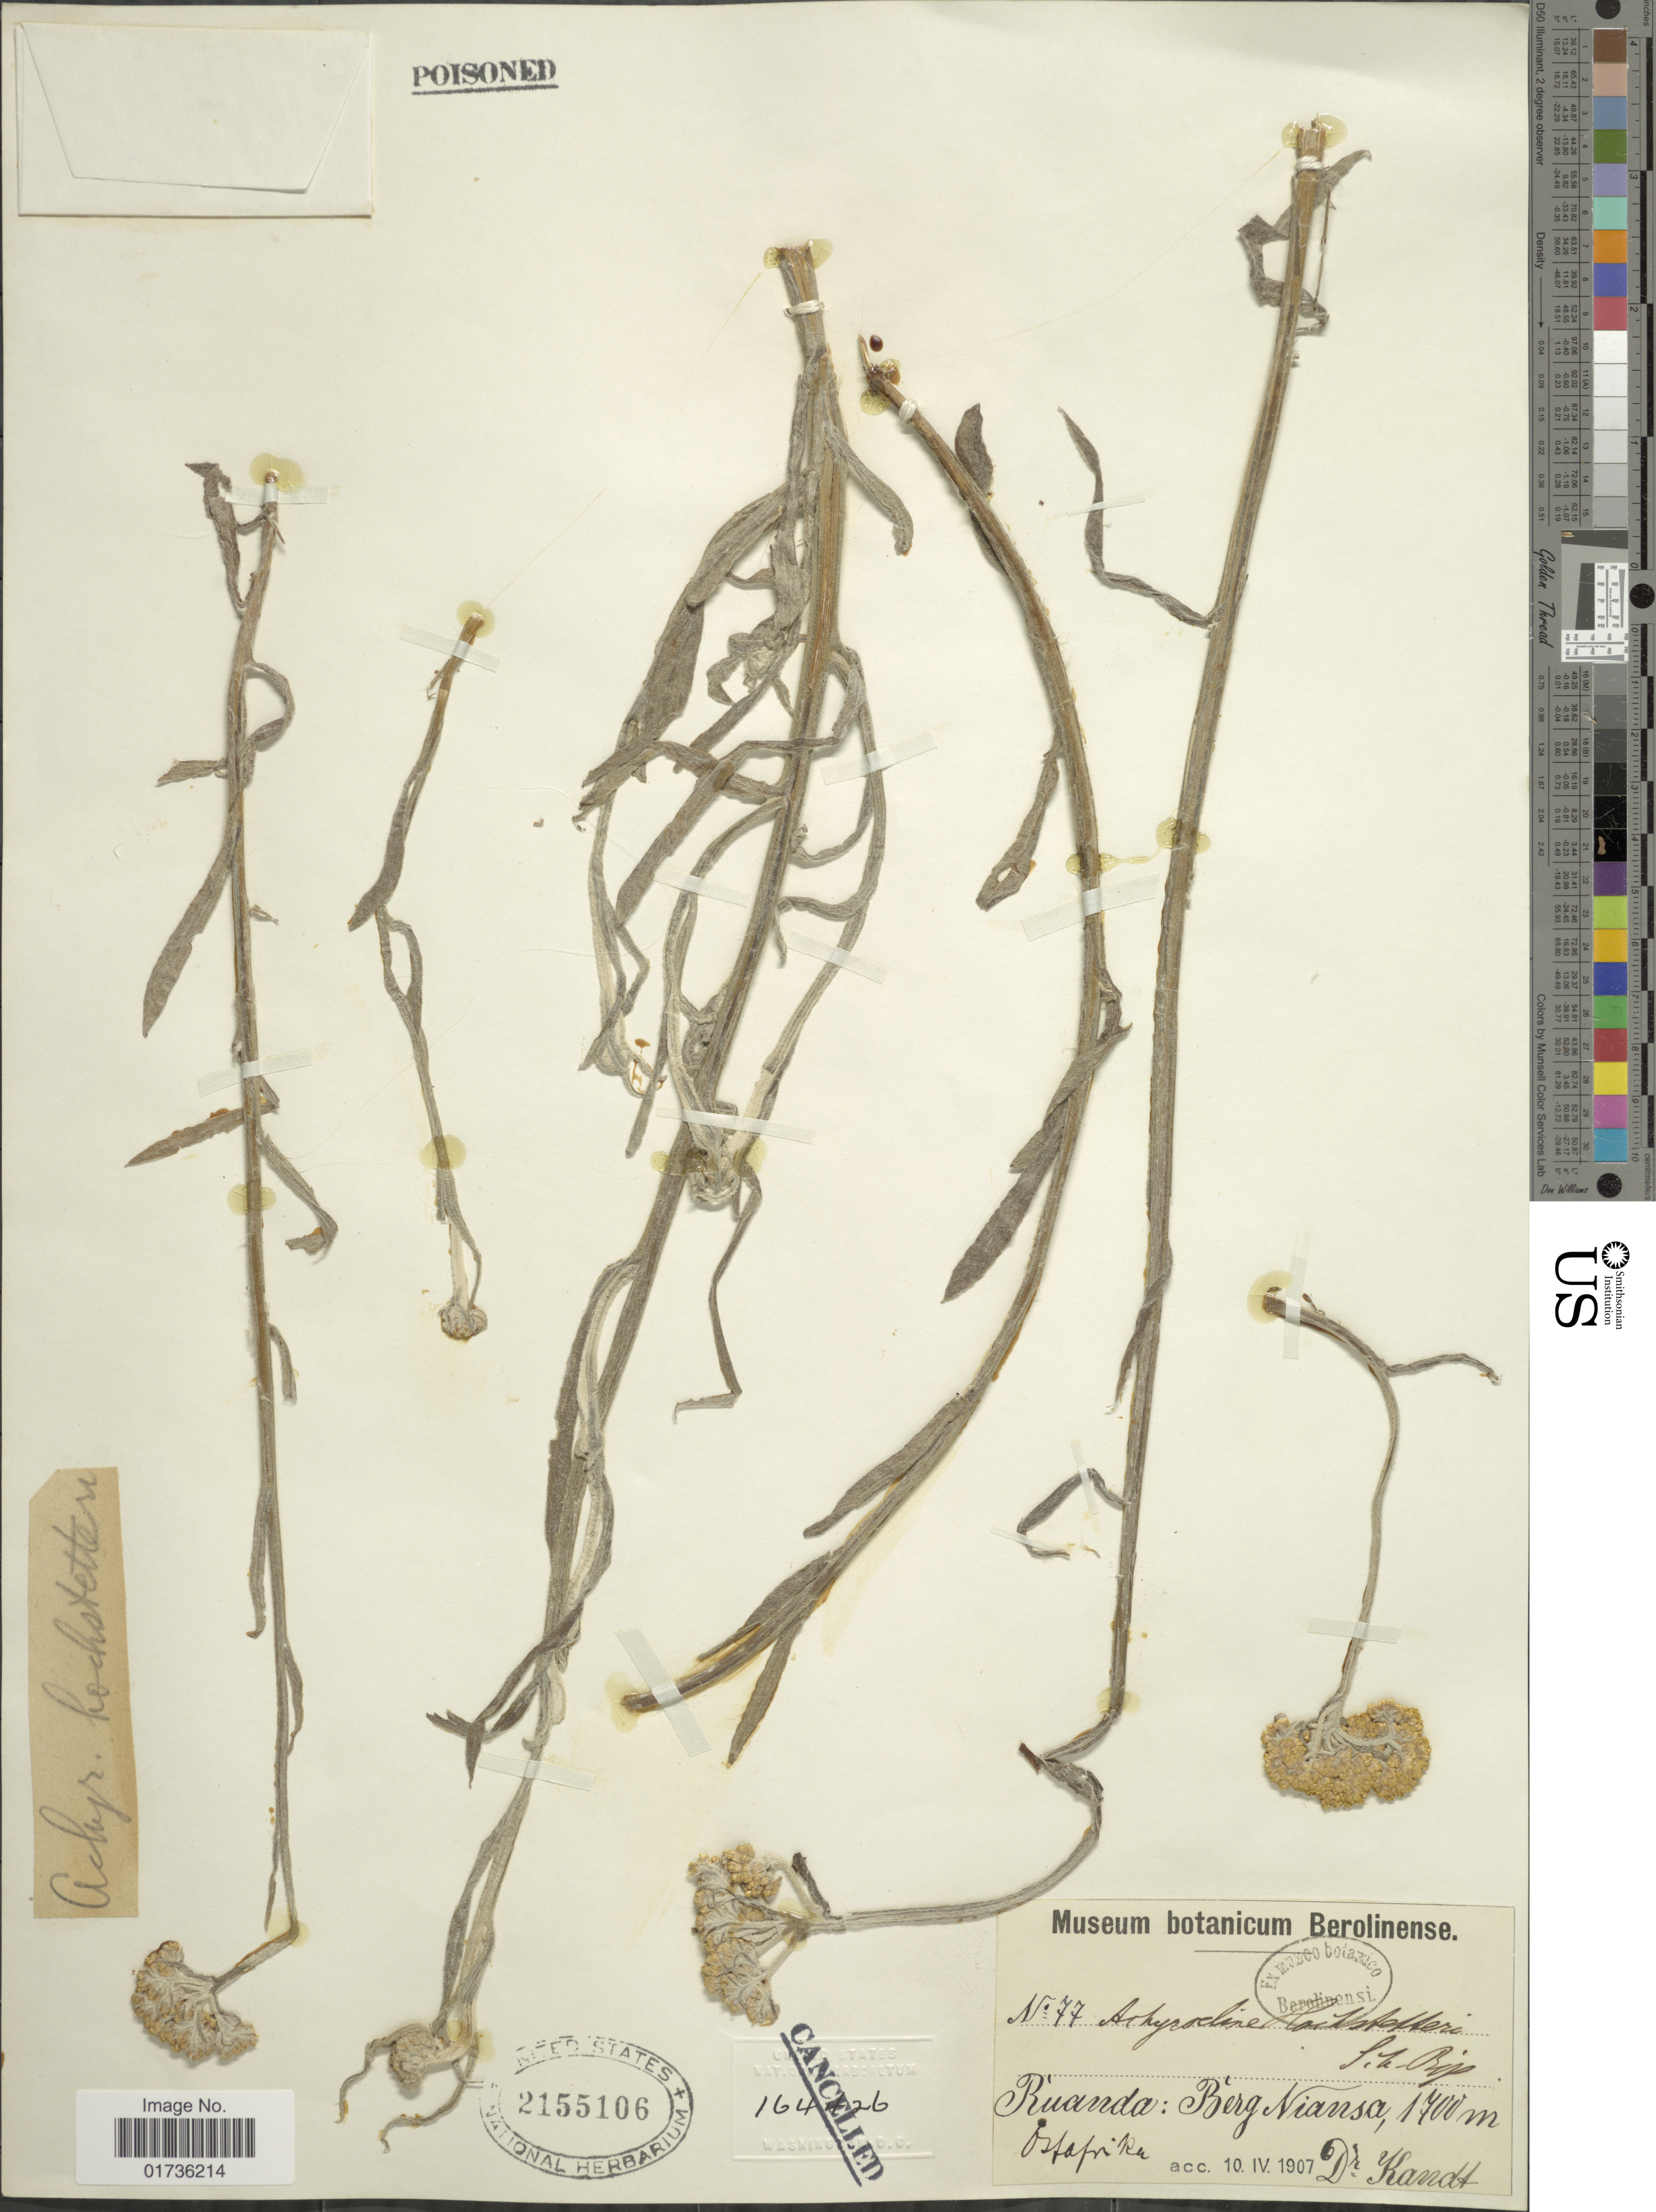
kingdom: Plantae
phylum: Tracheophyta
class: Magnoliopsida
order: Asterales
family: Asteraceae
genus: Achyrocline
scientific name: Achyrocline hochstetteri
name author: Sch. Bip. ex A. Rich.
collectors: Kandt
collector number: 77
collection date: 1907-04-10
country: Rwanda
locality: Ruanda: Berg Niansa, Ostafrika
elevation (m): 1700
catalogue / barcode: US 2155106